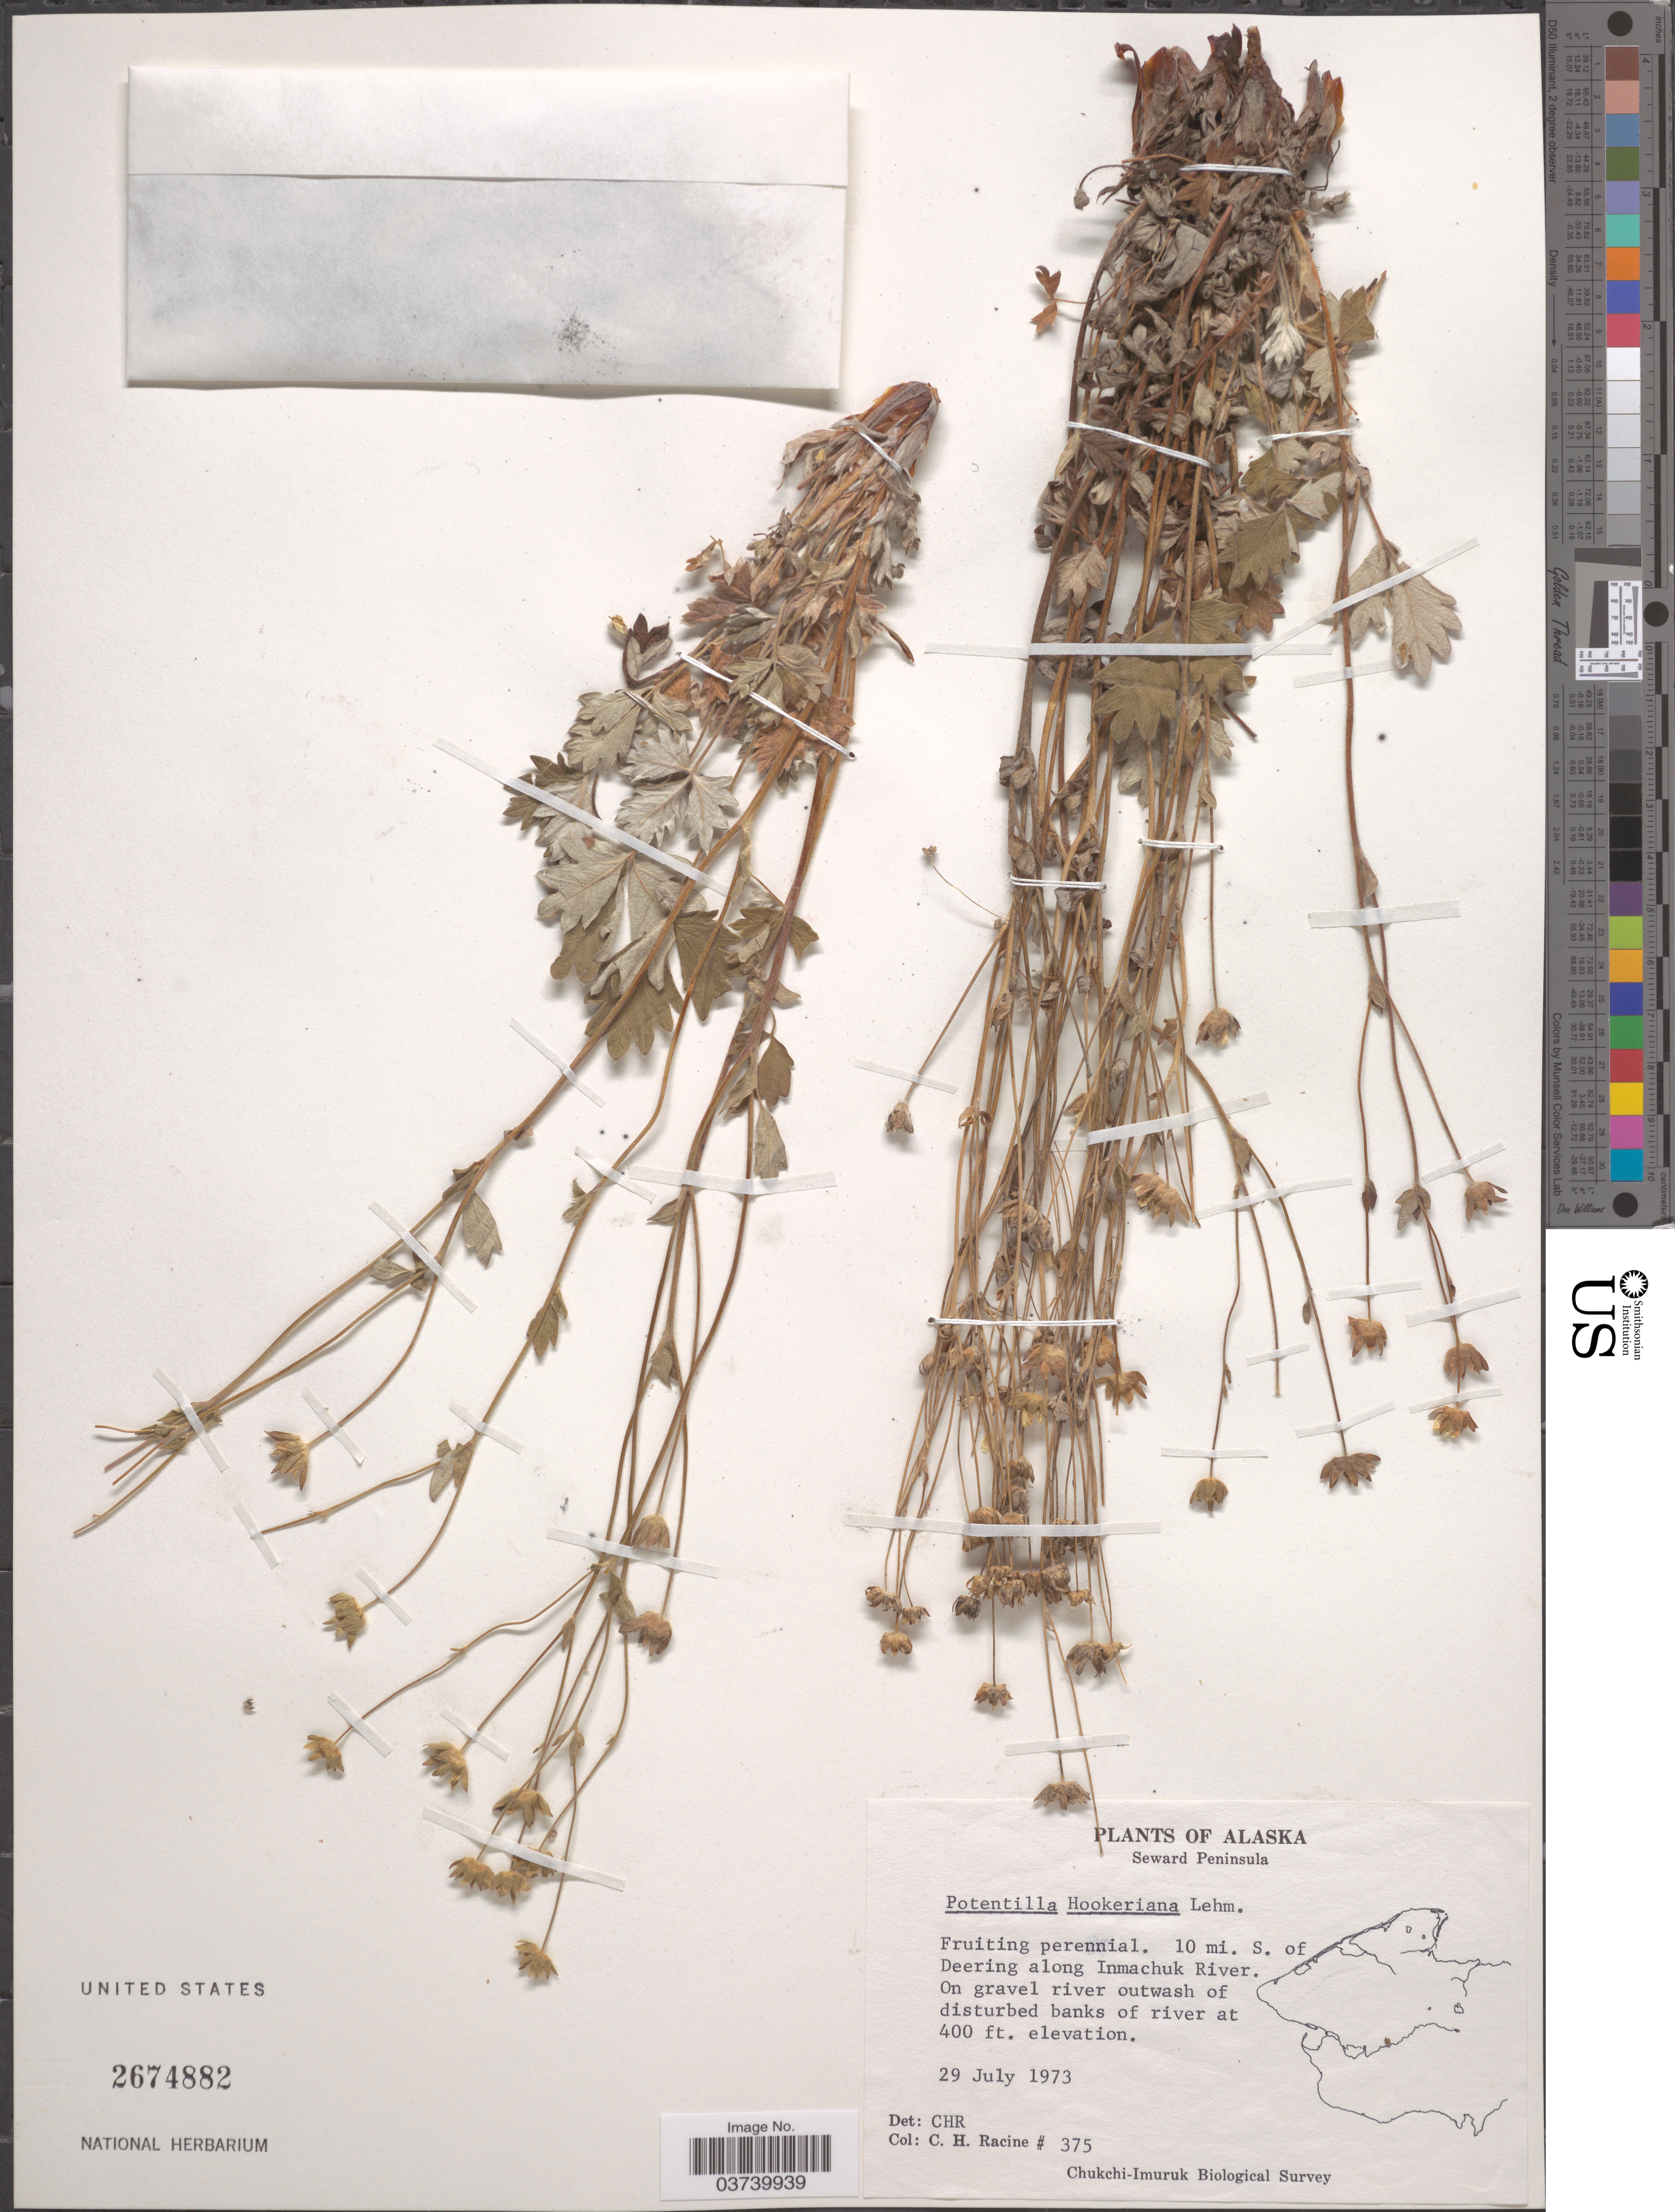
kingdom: Plantae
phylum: Tracheophyta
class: Magnoliopsida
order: Rosales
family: Rosaceae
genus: Potentilla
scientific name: Potentilla hookeriana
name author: F. Lehm.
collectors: C. Racine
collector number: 375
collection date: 1973-07-29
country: United States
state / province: Alaska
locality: Seward Peninsula. 10 mi. S. of Deerong along Inmachuk River.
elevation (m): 122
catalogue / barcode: US 2674882